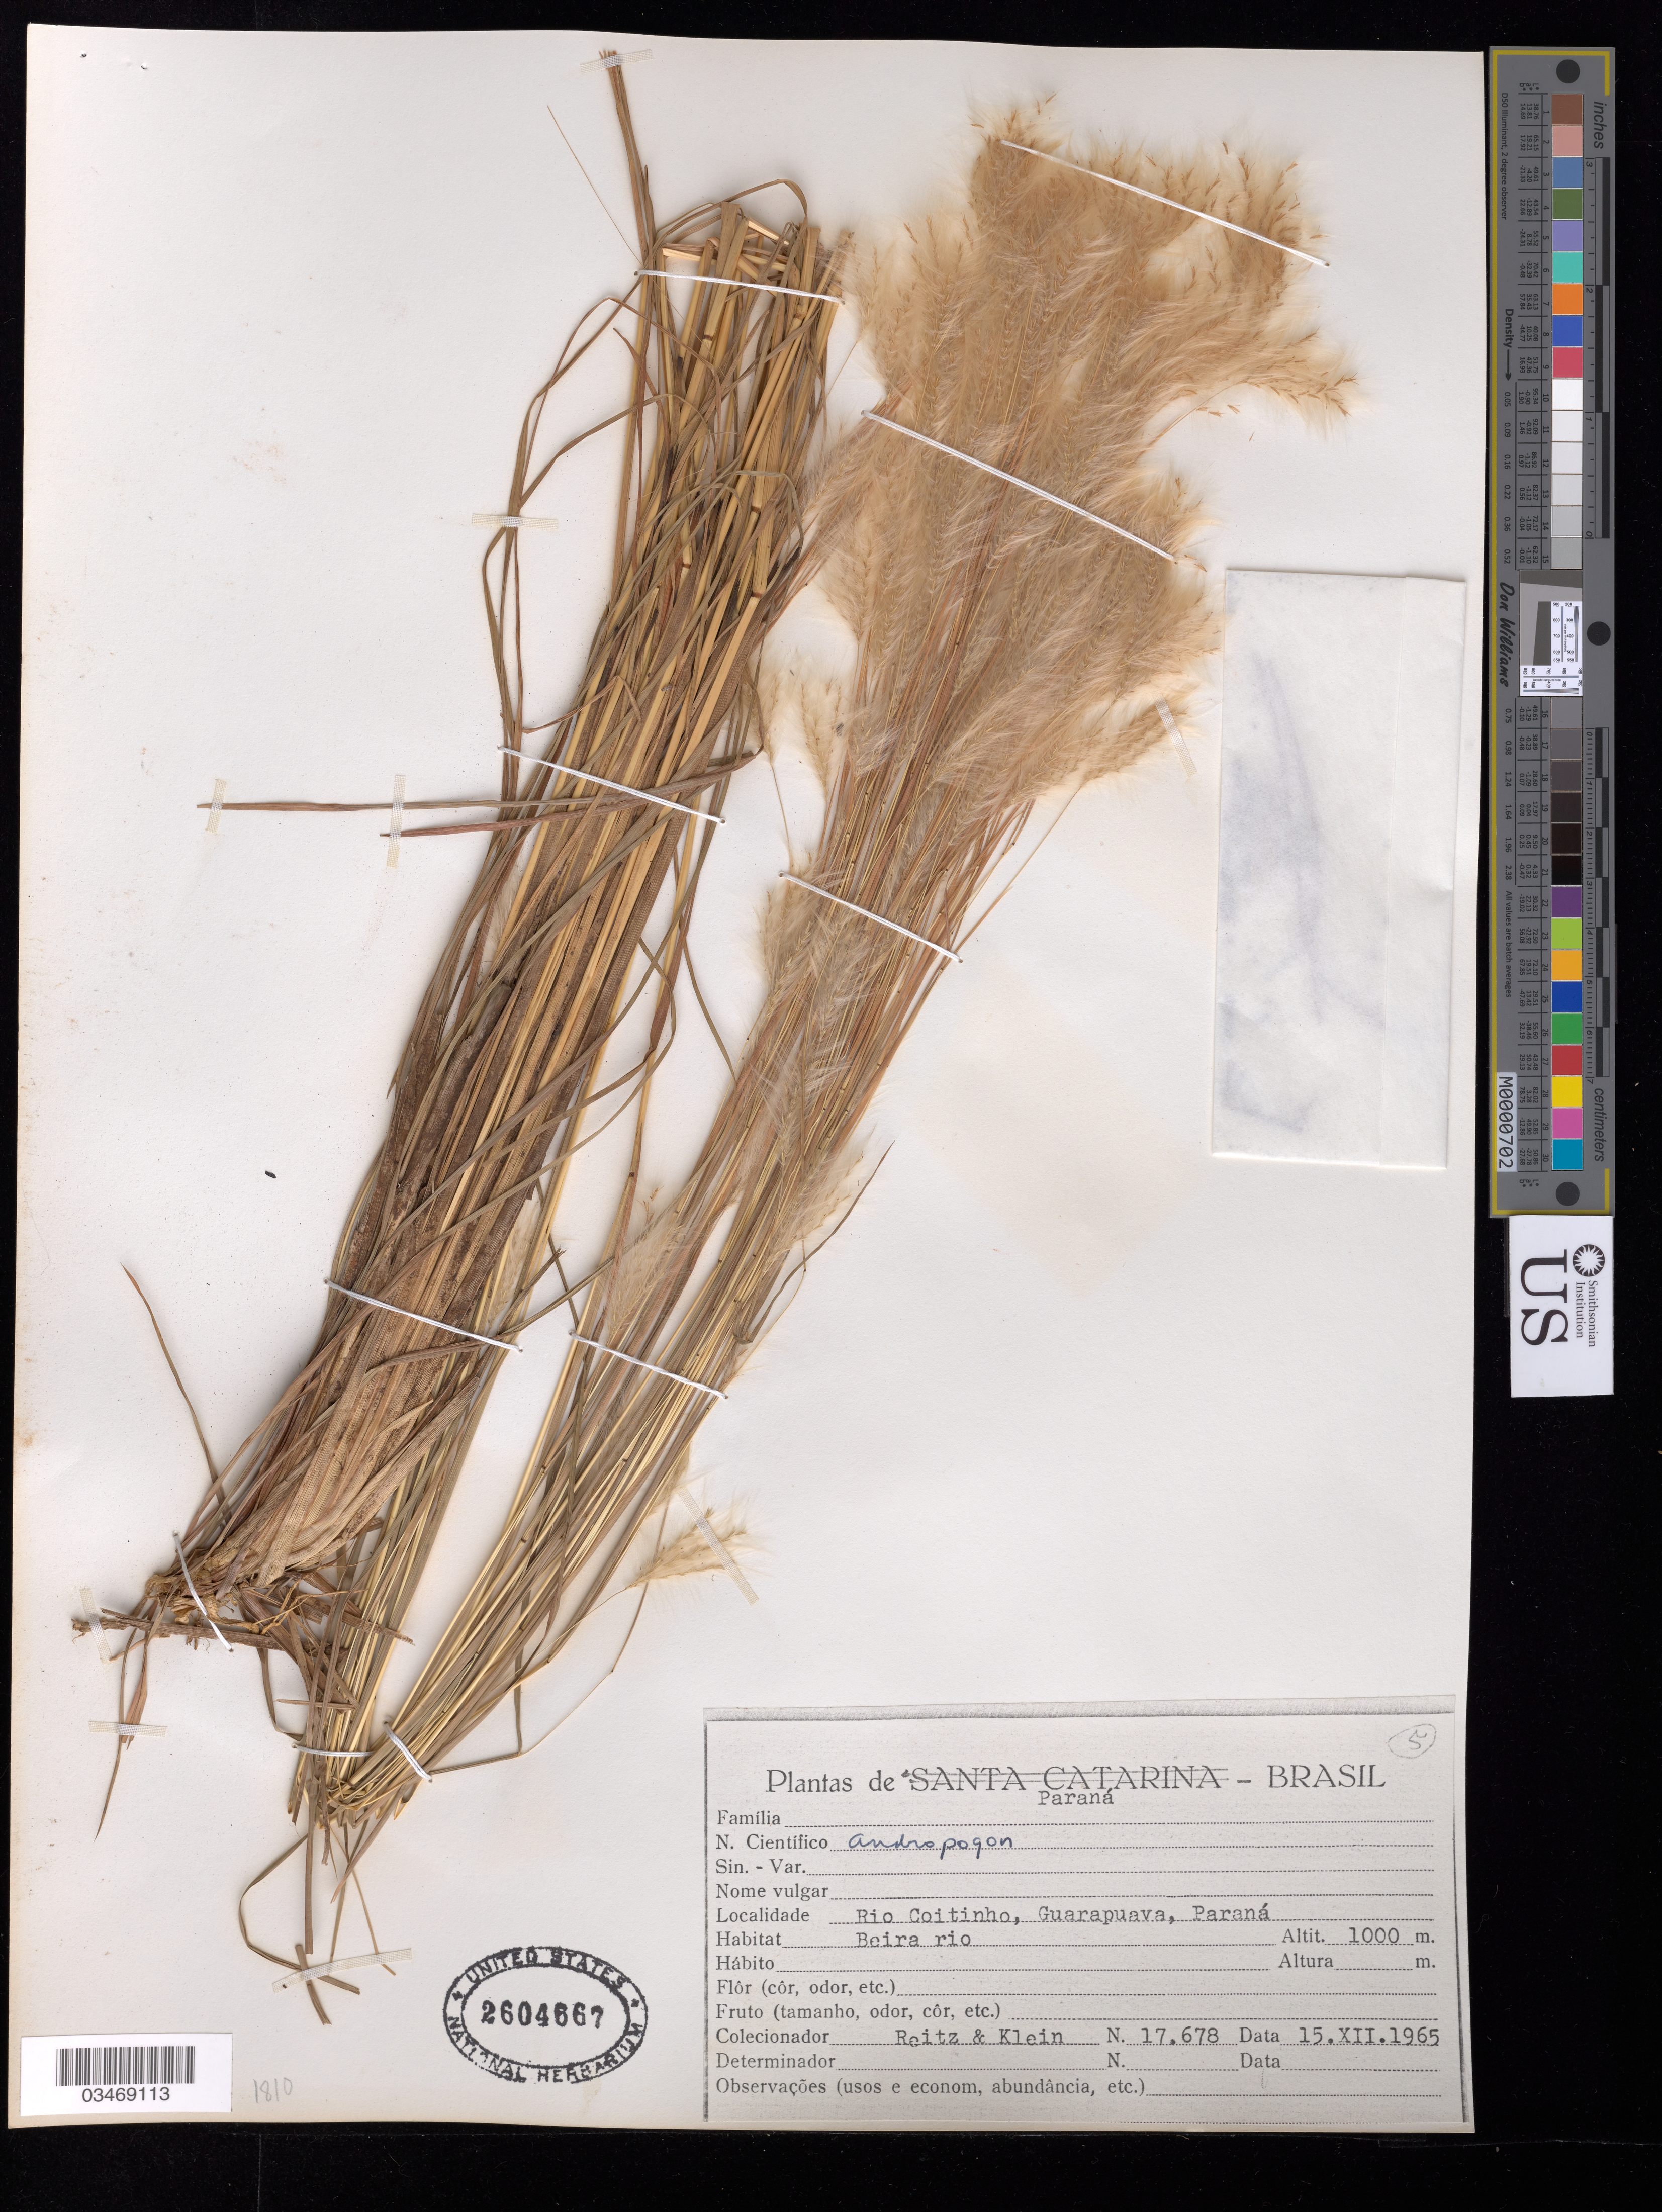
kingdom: Plantae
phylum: Tracheophyta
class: Liliopsida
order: Poales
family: Poaceae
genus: Andropogon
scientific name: Andropogon leucostachyus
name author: Kunth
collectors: -- Reitz & Klein, --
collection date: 1965-12-15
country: Brazil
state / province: Paraná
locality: Rio Coitinho, Guarapuava, Parana.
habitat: Beira rio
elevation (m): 1000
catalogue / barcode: US 2604667